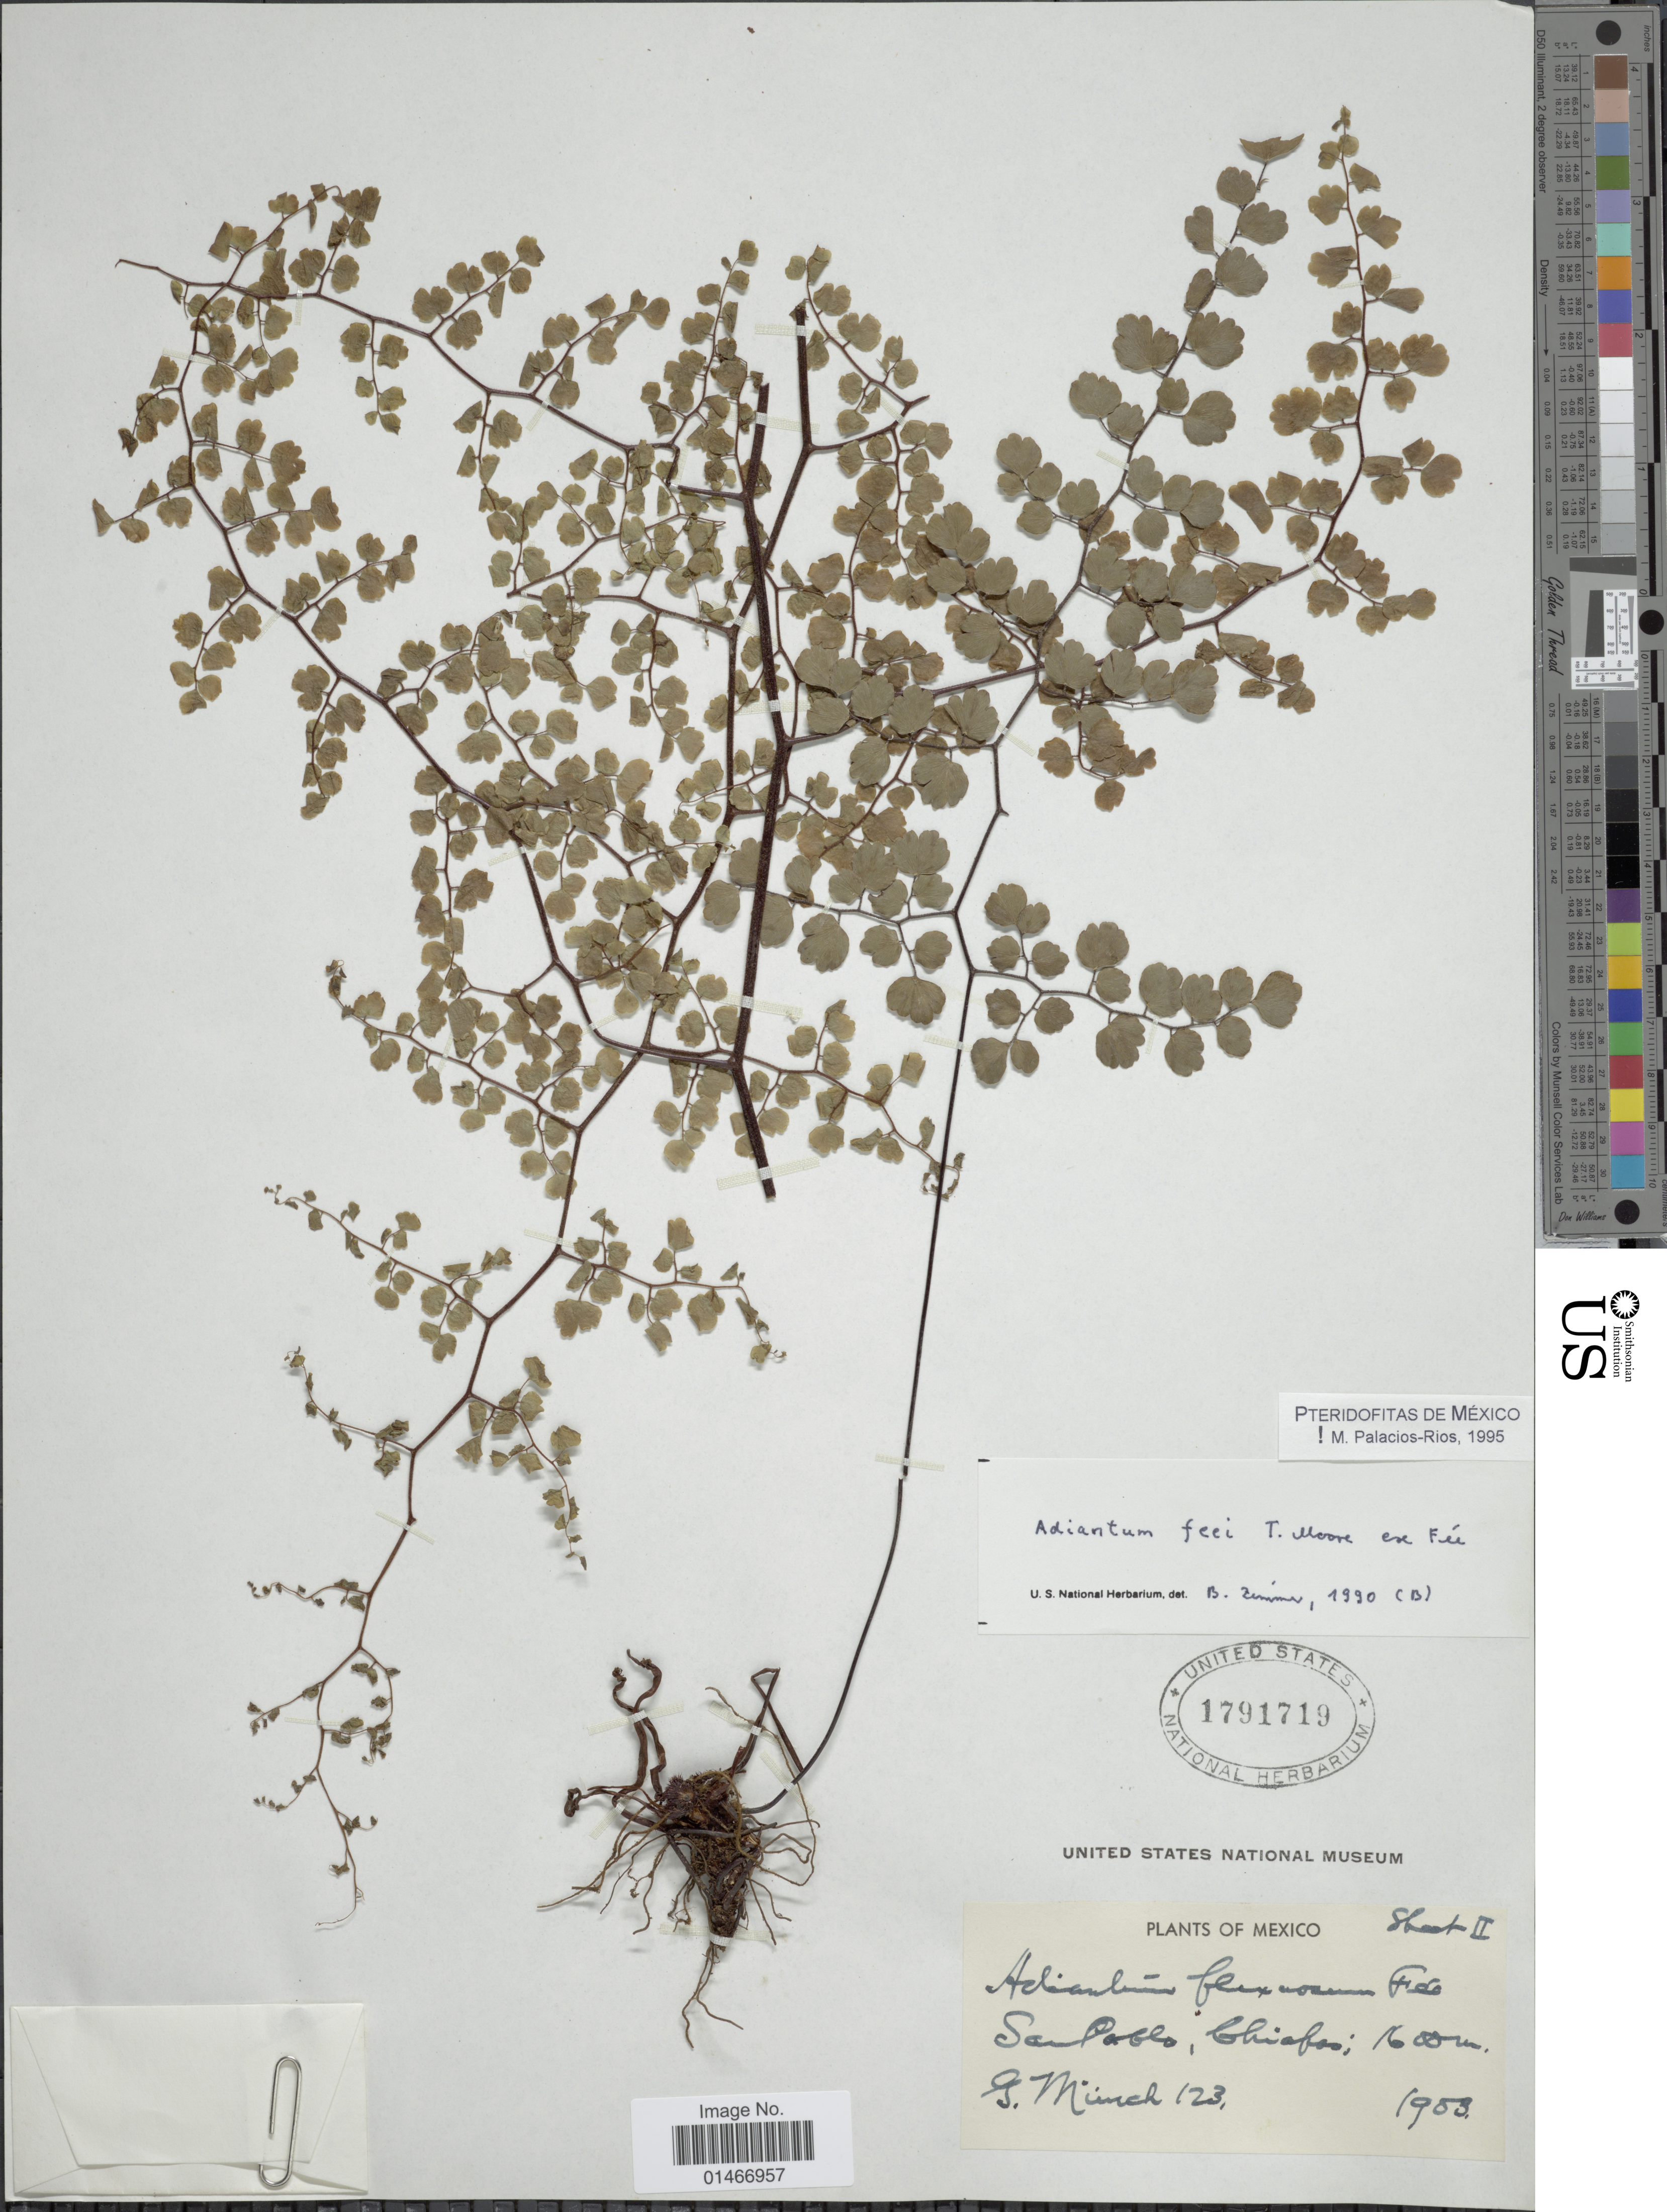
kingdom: Plantae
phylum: Tracheophyta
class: Polypodiopsida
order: Polypodiales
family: Pteridaceae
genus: Adiantum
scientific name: Adiantum feei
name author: T. Moore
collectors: G. Munch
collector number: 123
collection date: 1903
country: Mexico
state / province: Chiapas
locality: San Pablo.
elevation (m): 1600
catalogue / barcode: US 1791719